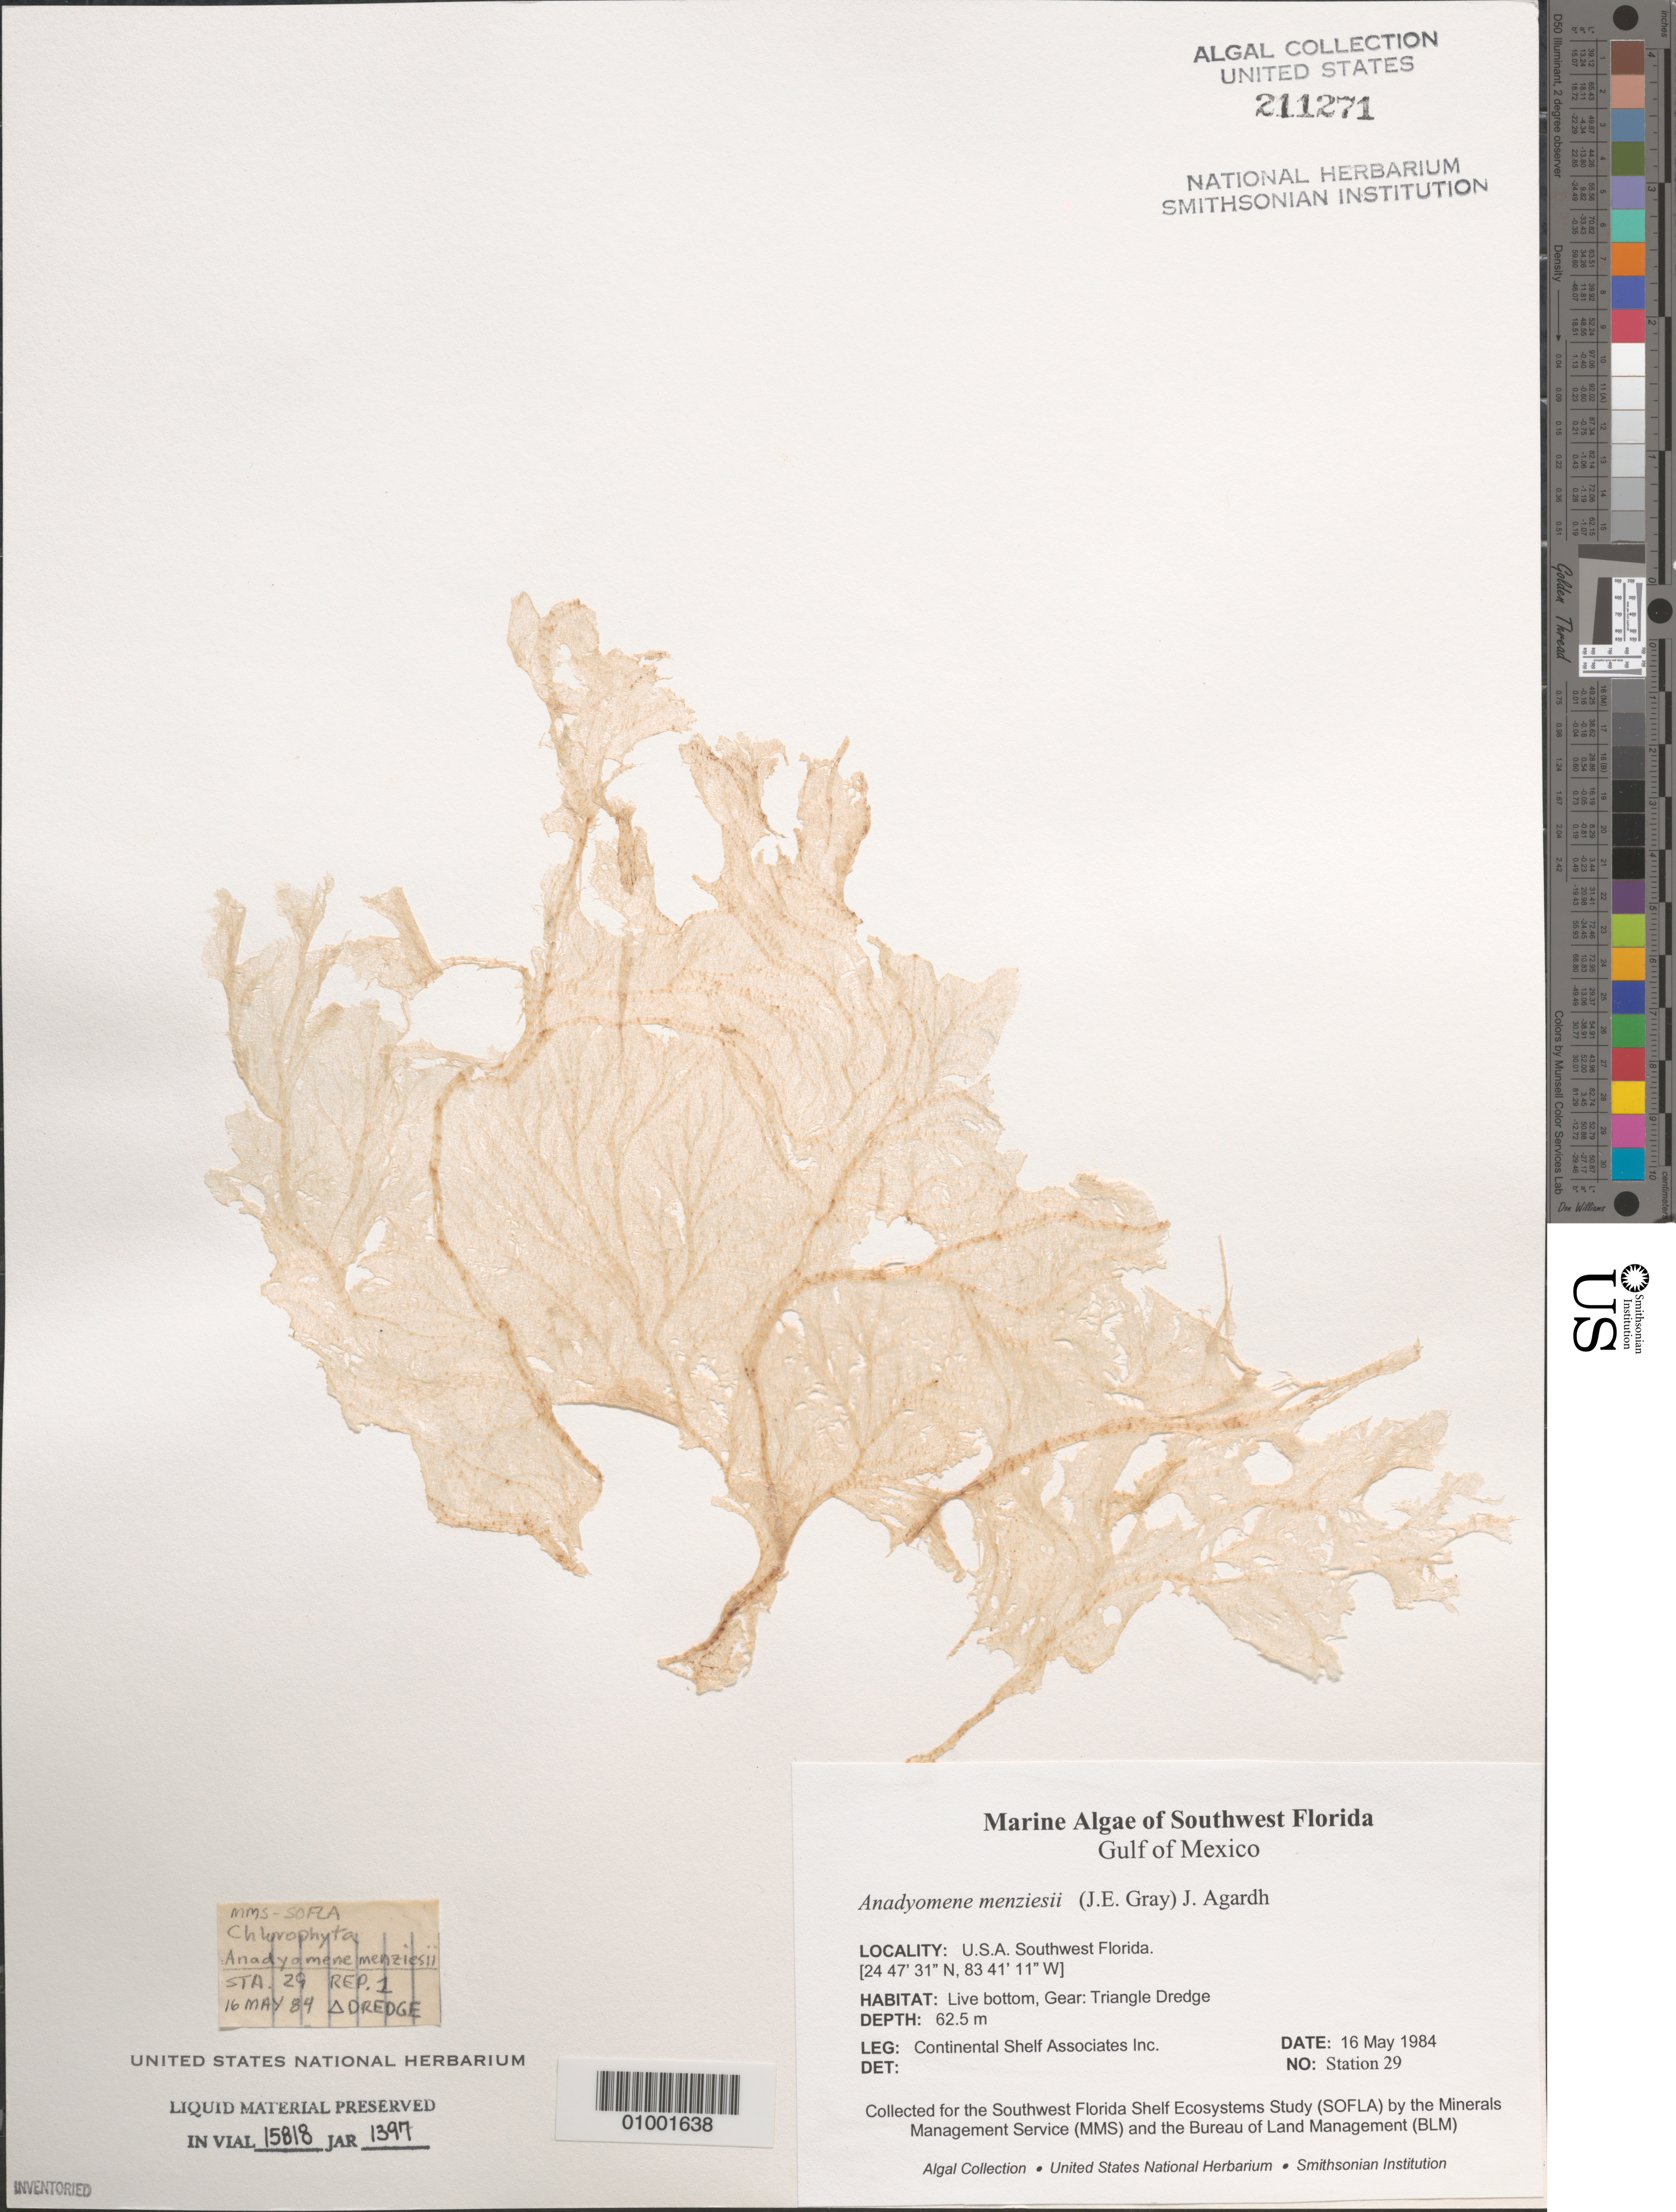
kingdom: Plantae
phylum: Chlorophyta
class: Ulvophyceae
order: Cladophorales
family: Anadyomenaceae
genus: Anadyomene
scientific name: Anadyomene menziesii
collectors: Continental Shelf Associates Inc.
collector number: Station 29 Rep 1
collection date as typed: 16 May 1984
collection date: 1984-05-16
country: United States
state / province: Florida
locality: Gulf of Mexico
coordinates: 24 47'31"N, 83 41'11"W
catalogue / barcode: US 211271